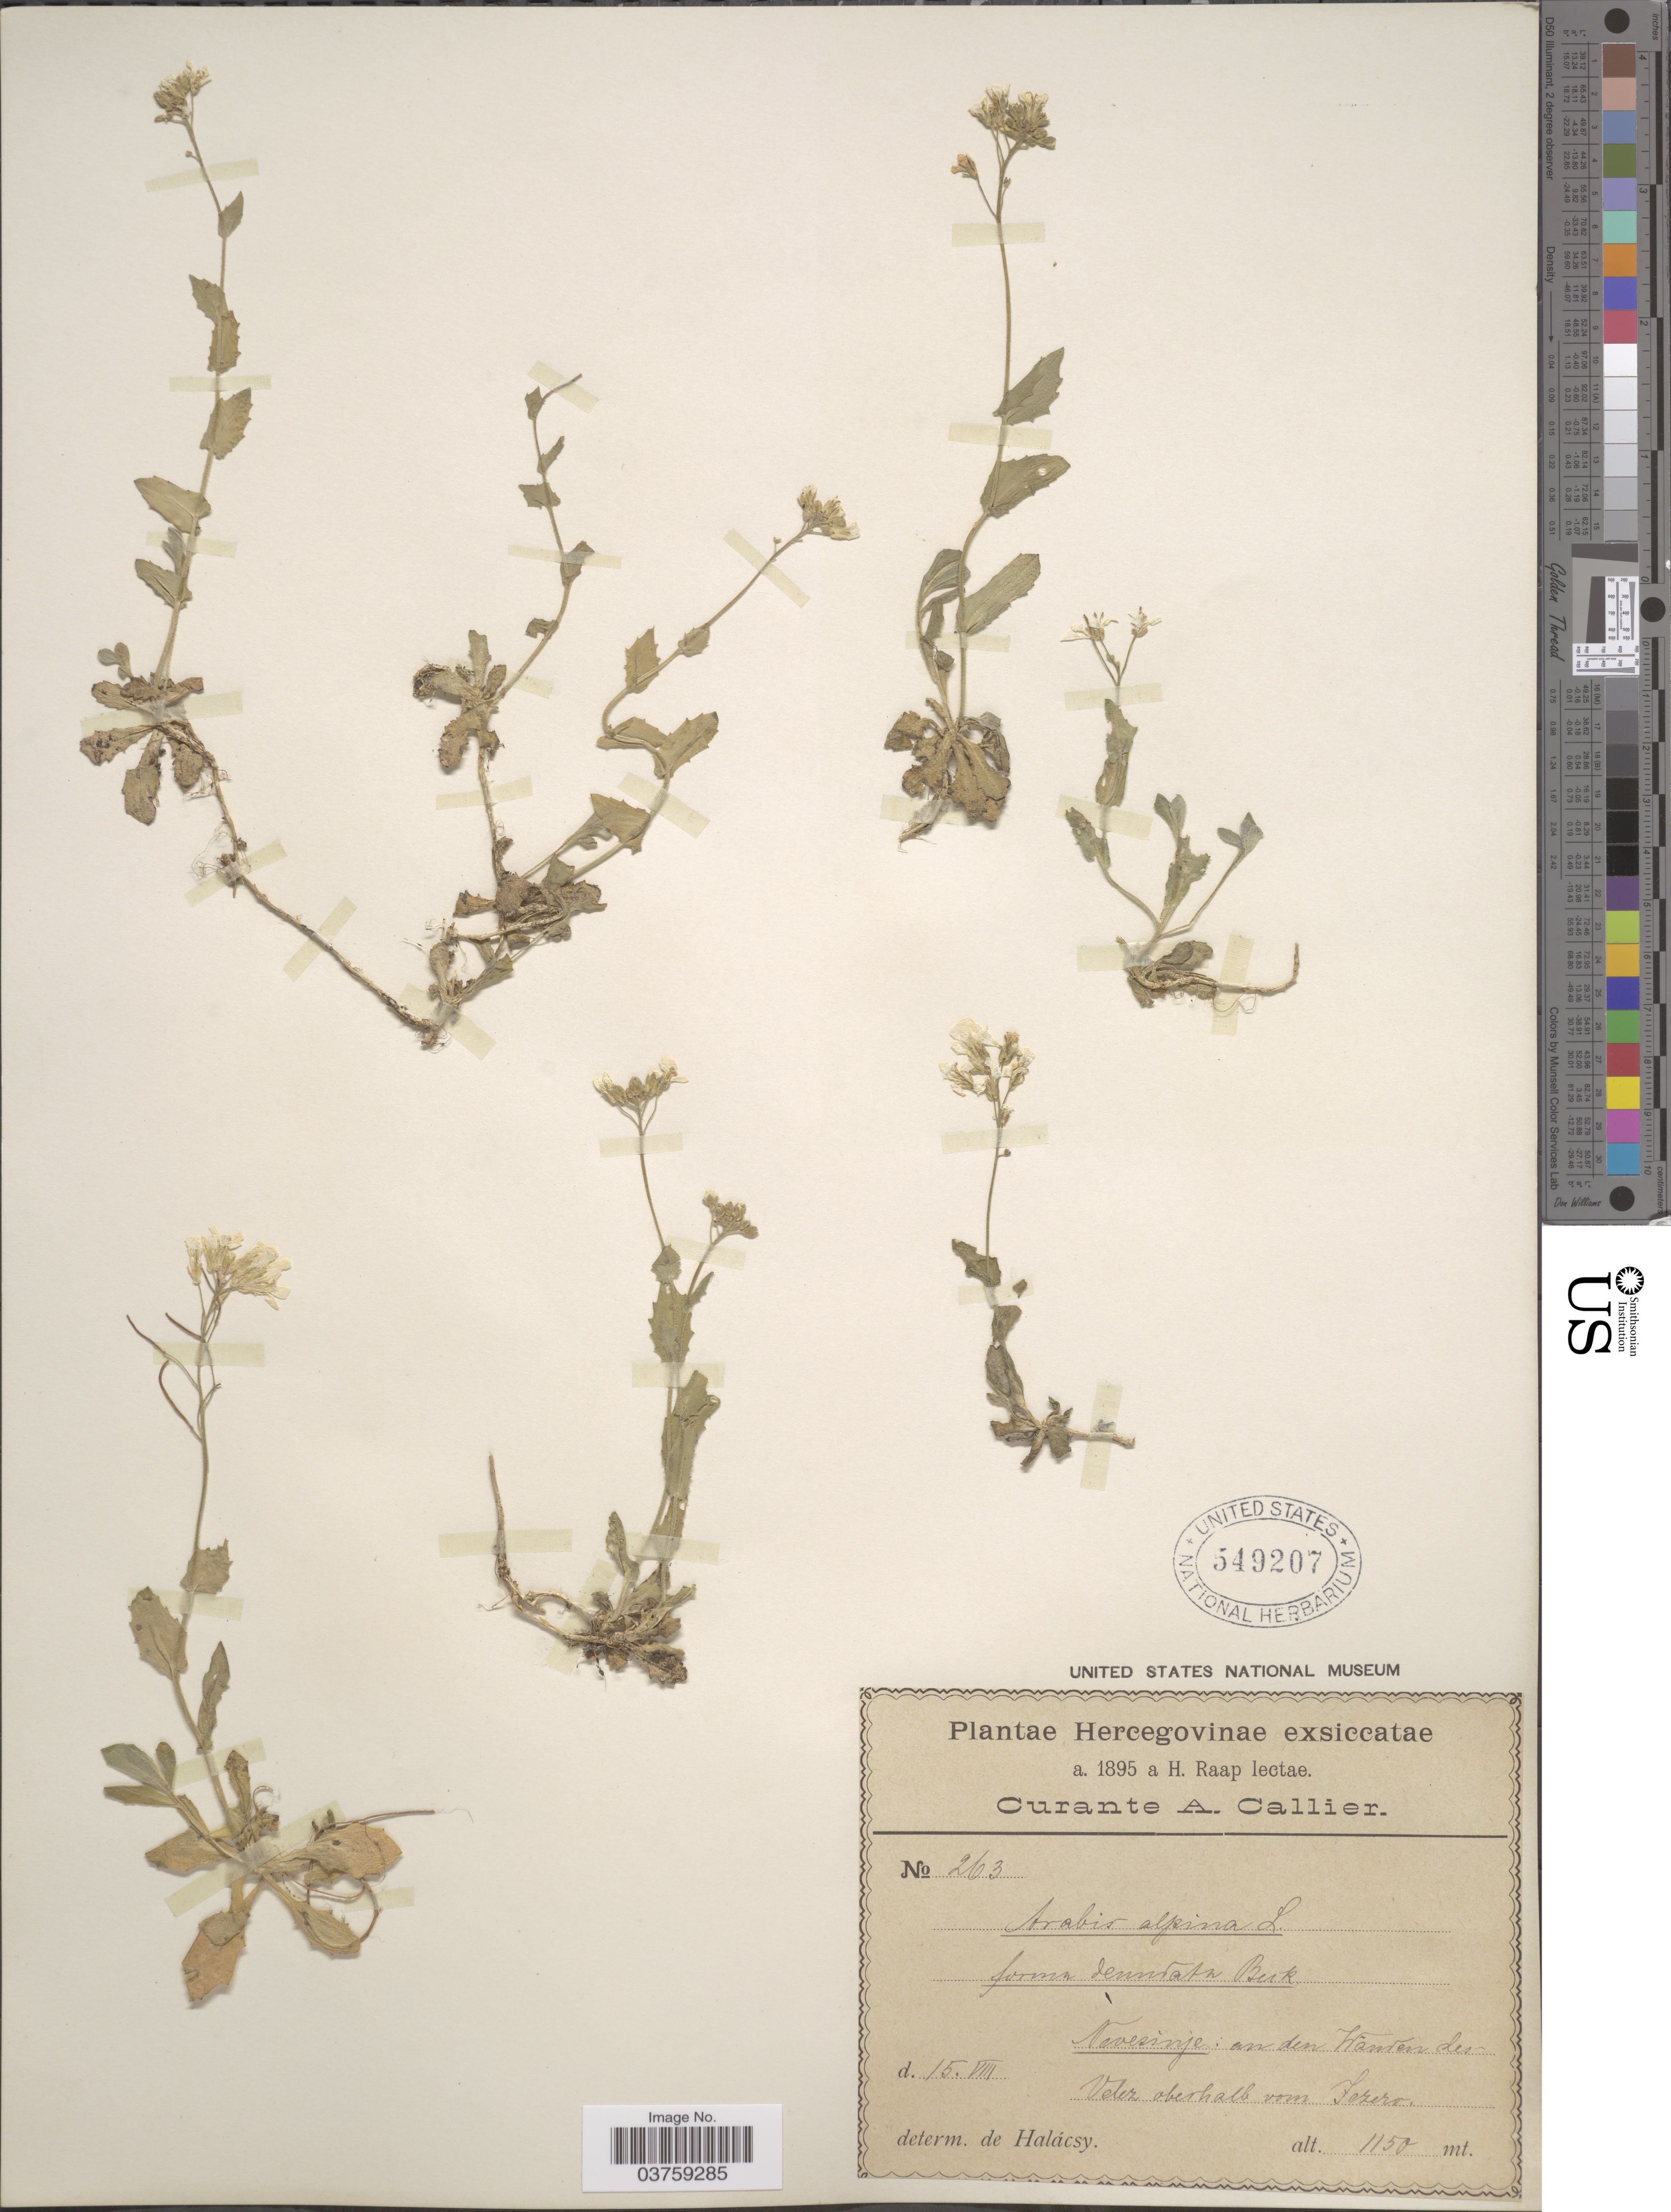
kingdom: Plantae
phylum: Tracheophyta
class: Magnoliopsida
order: Brassicales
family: Brassicaceae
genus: Arabis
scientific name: Arabis alpina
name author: L.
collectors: C. A. Callier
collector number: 263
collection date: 1895-08-15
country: Bosnia and Herzegovina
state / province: Srpska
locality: Hercegovinæ. Novesinje: au den Wanden der Velez oberhalb von Jezero.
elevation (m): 1150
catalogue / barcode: US 549207